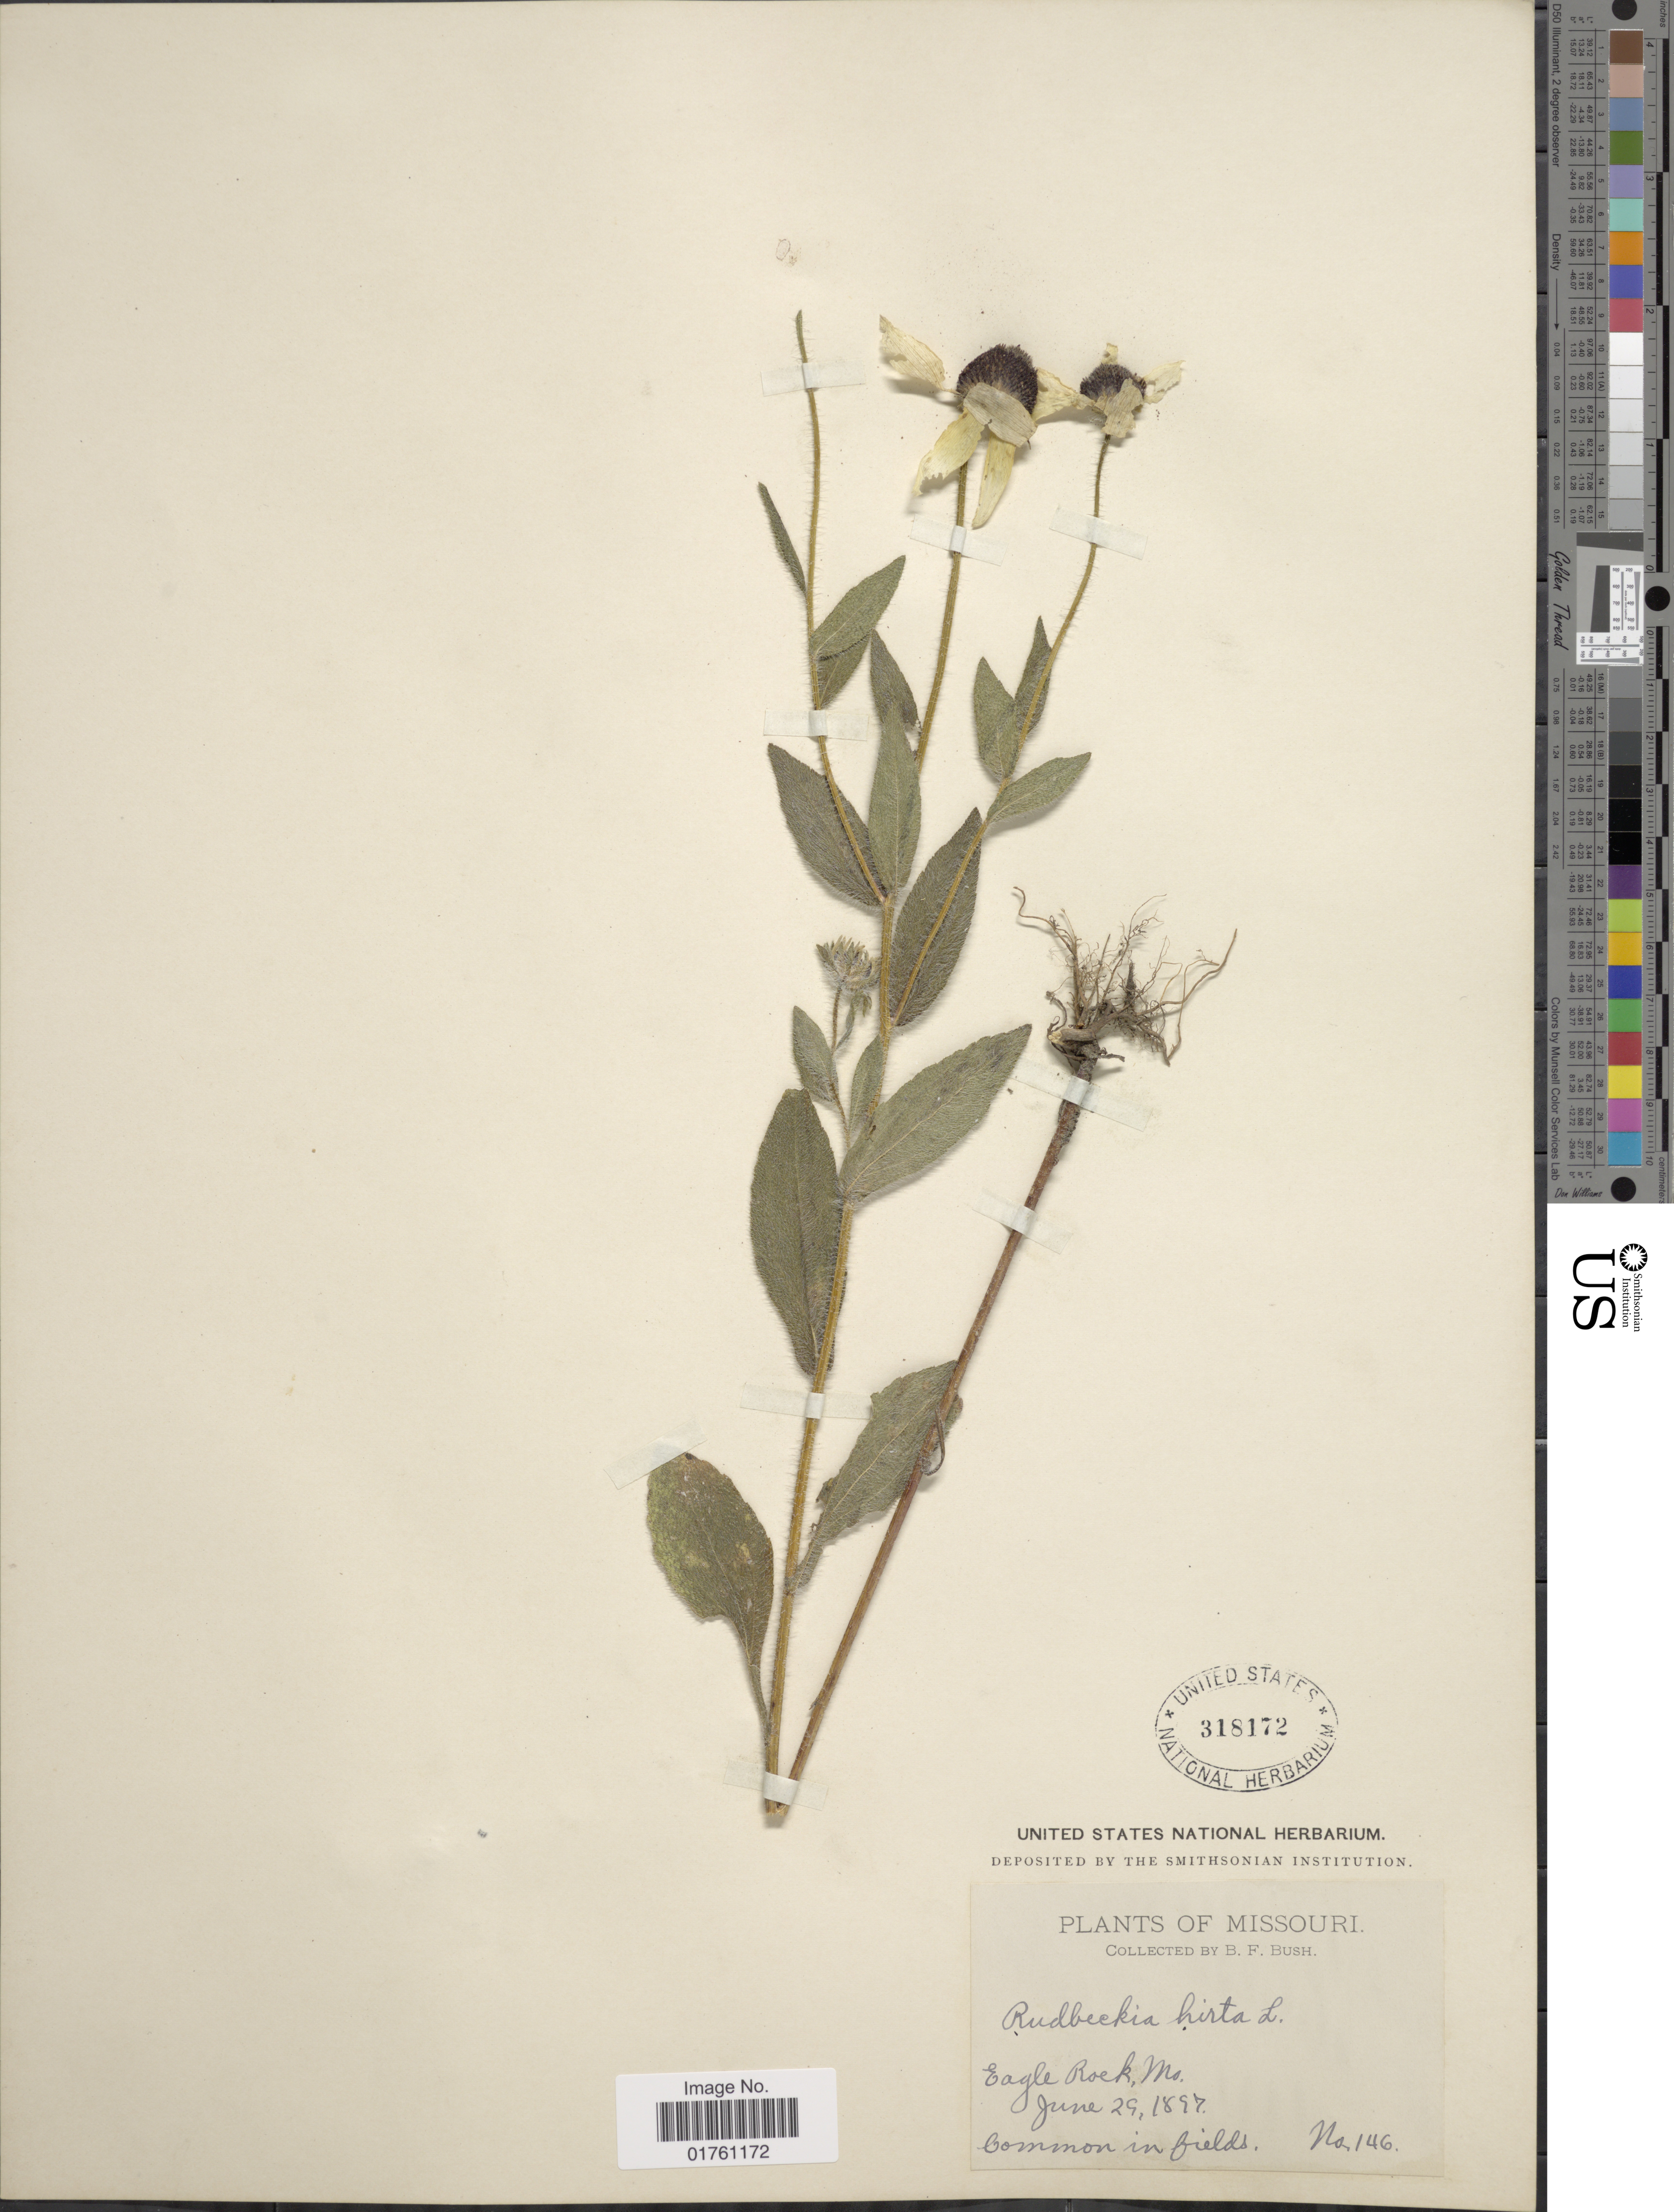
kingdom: Plantae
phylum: Tracheophyta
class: Magnoliopsida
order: Asterales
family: Asteraceae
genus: Rudbeckia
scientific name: Rudbeckia hirta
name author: L.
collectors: B. F. Bush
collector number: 146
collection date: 1897-06-29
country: United States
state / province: Missouri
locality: Eagle Rock, Common in fields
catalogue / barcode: US 318172